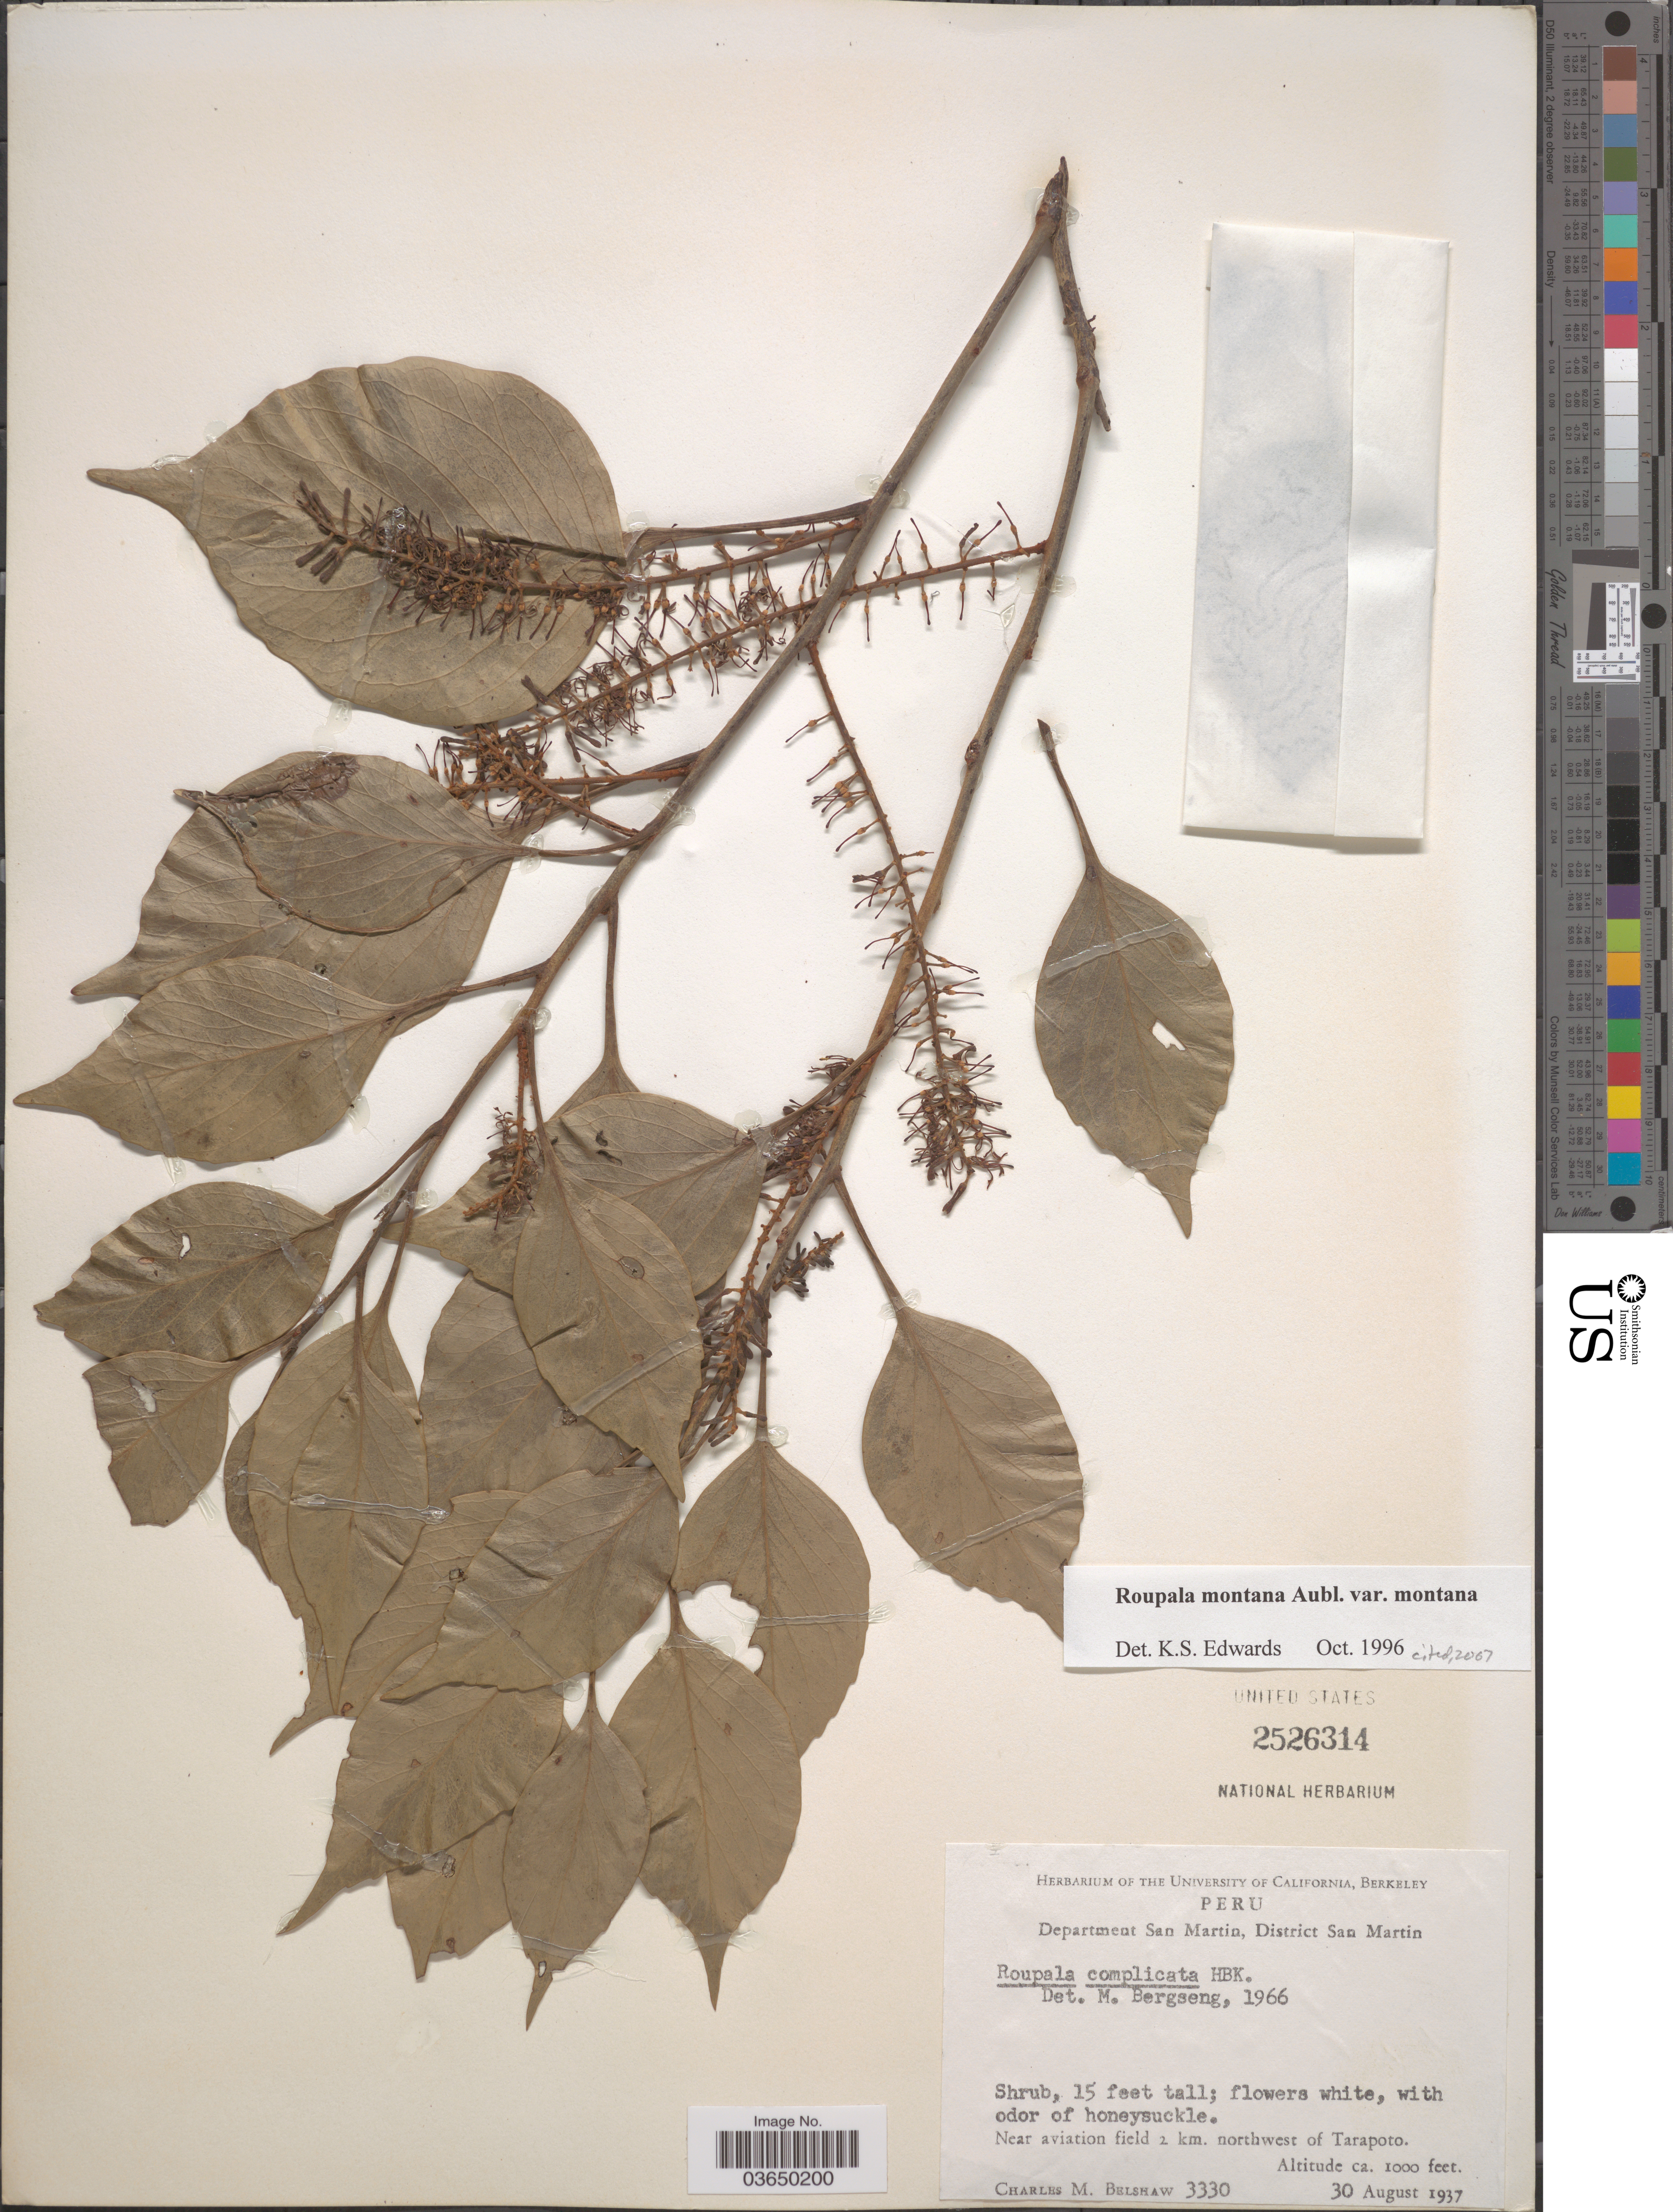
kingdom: Plantae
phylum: Tracheophyta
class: Magnoliopsida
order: Proteales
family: Proteaceae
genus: Roupala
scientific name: Roupala montana var. montana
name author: Aubl.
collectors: C. Shaw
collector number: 3330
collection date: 1937-08-30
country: Peru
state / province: San Martín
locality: Department San Martin, District San Martin. Near aviation field 2 km. northwest of Tarapoto.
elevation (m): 305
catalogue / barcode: US 2526314